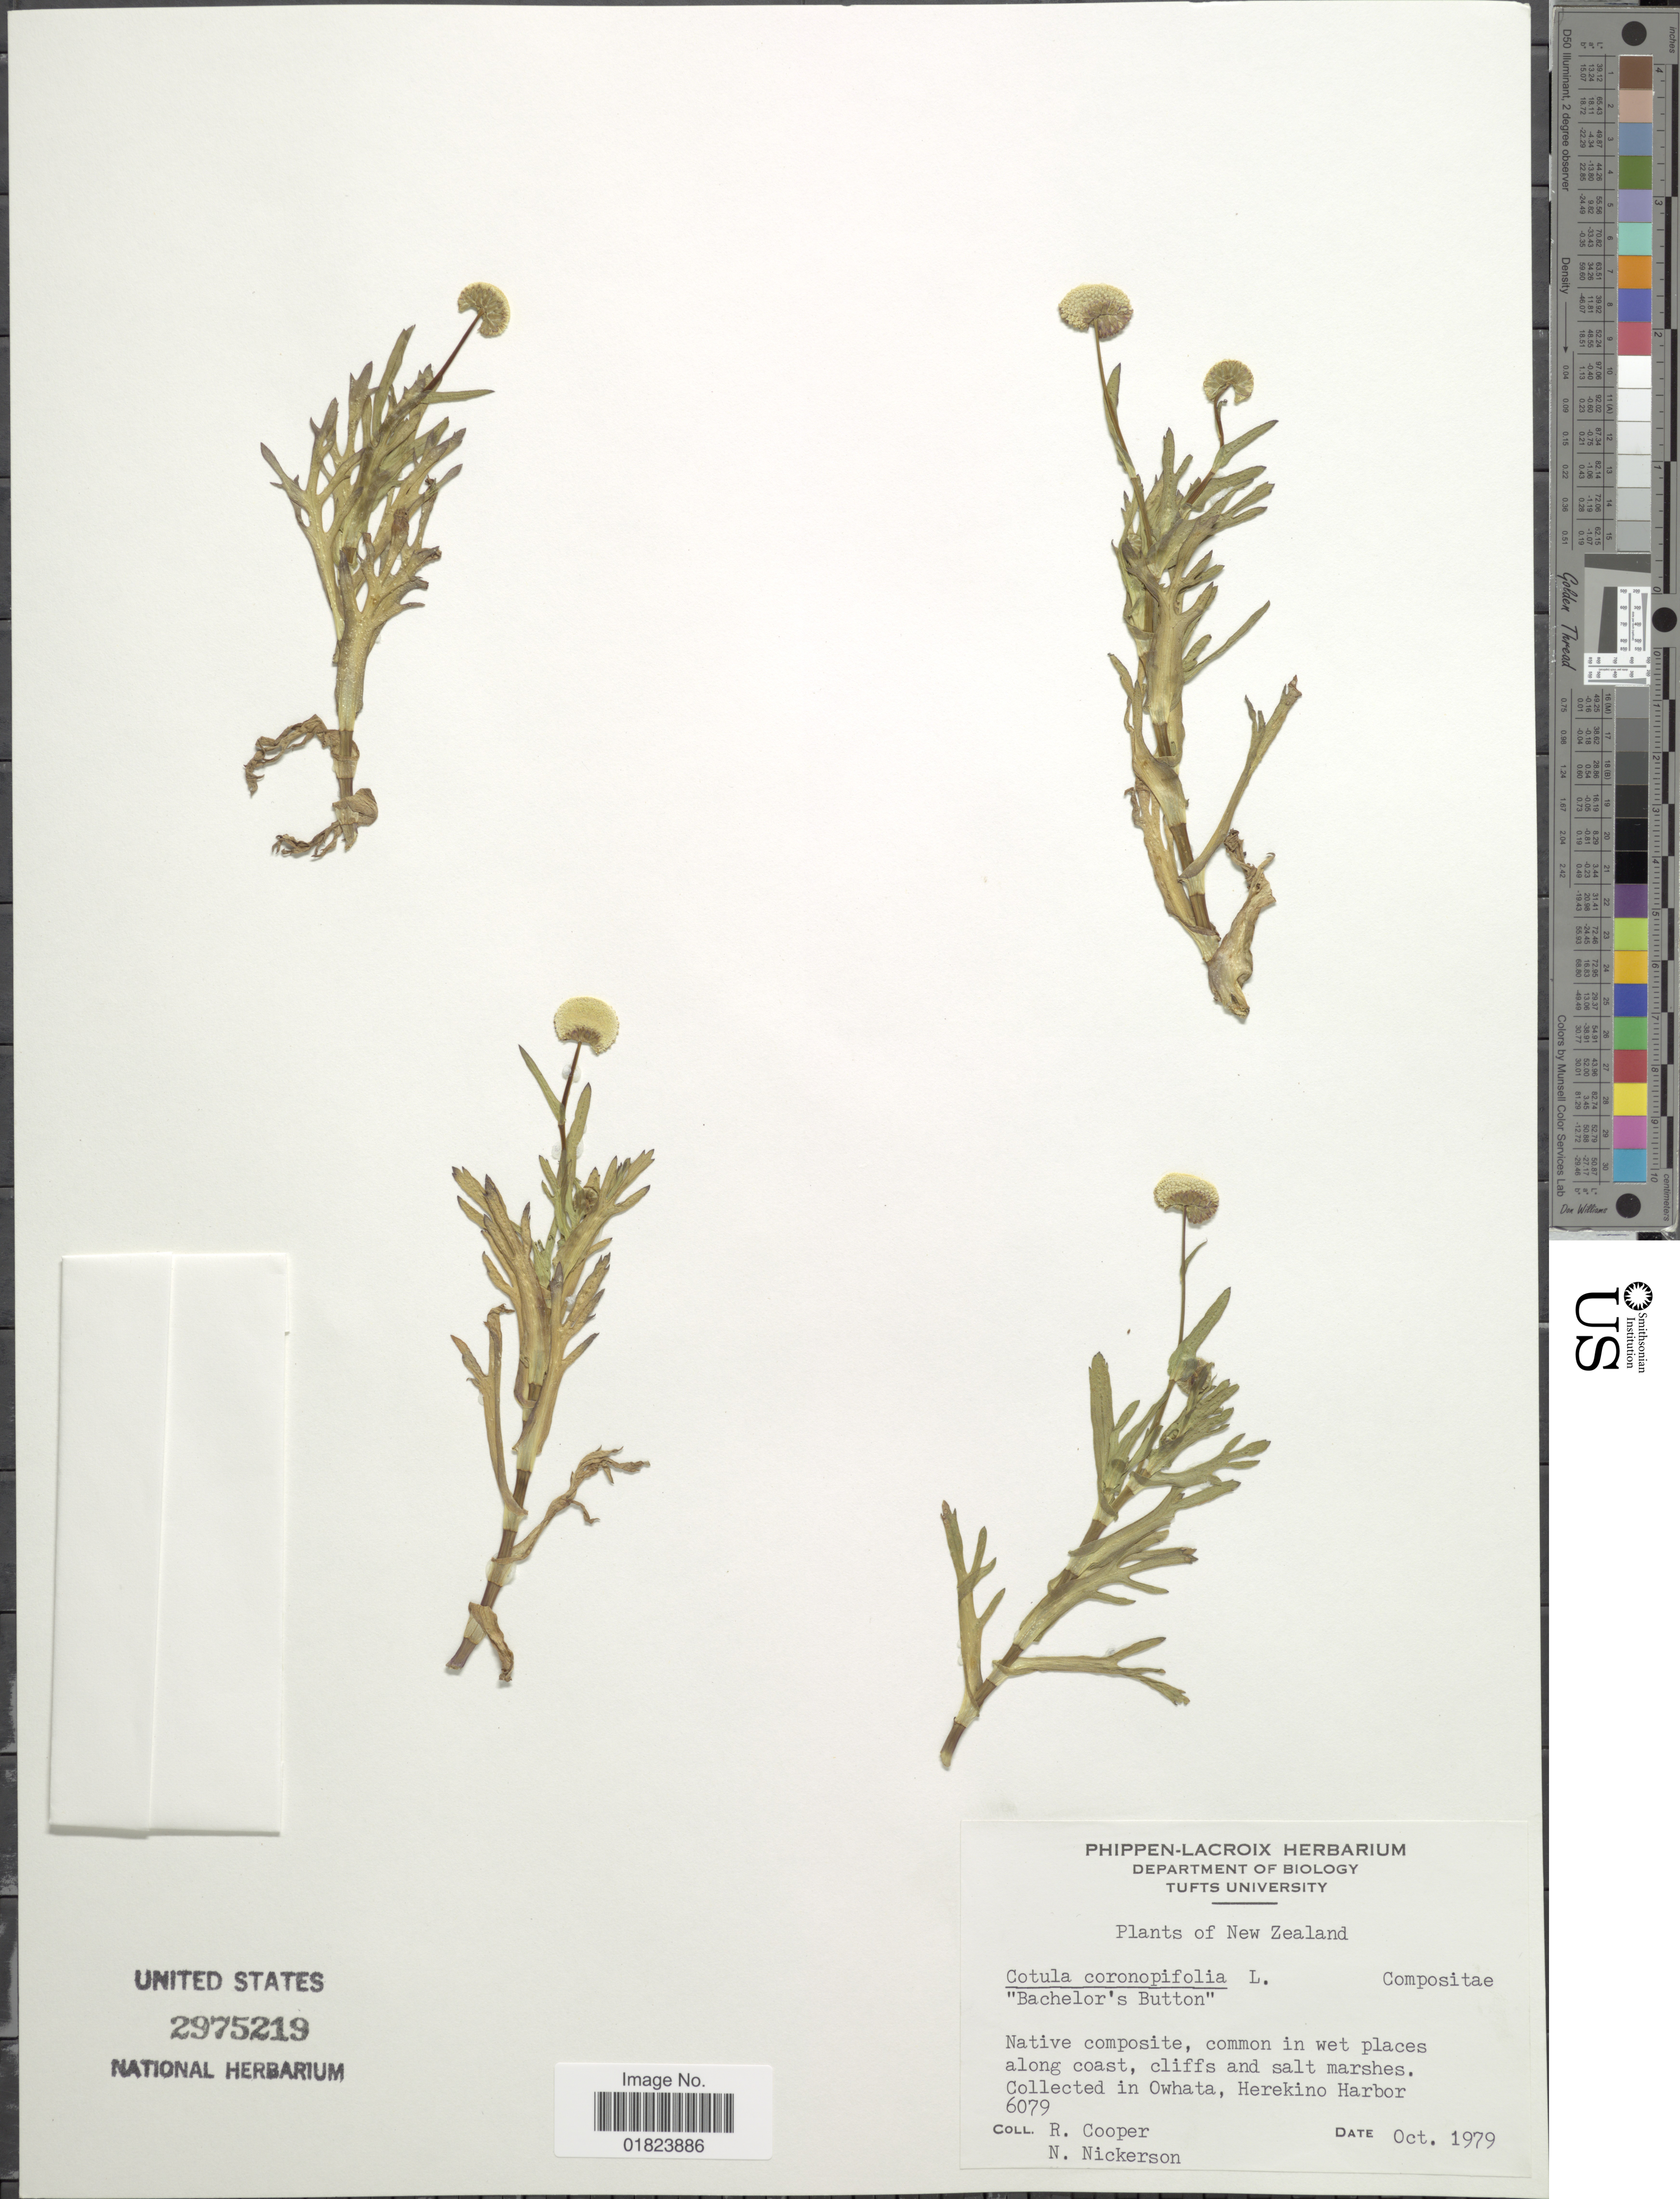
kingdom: Plantae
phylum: Tracheophyta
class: Magnoliopsida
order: Asterales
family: Asteraceae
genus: Cotula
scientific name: Cotula coronopifolia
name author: L.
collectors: R. Cooper & N. Nickerson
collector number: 6079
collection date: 1979-10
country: New Zealand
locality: Along coast, cliffs and salt marshes, in Owhata, Herekino Harbor.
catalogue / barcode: US 2975219